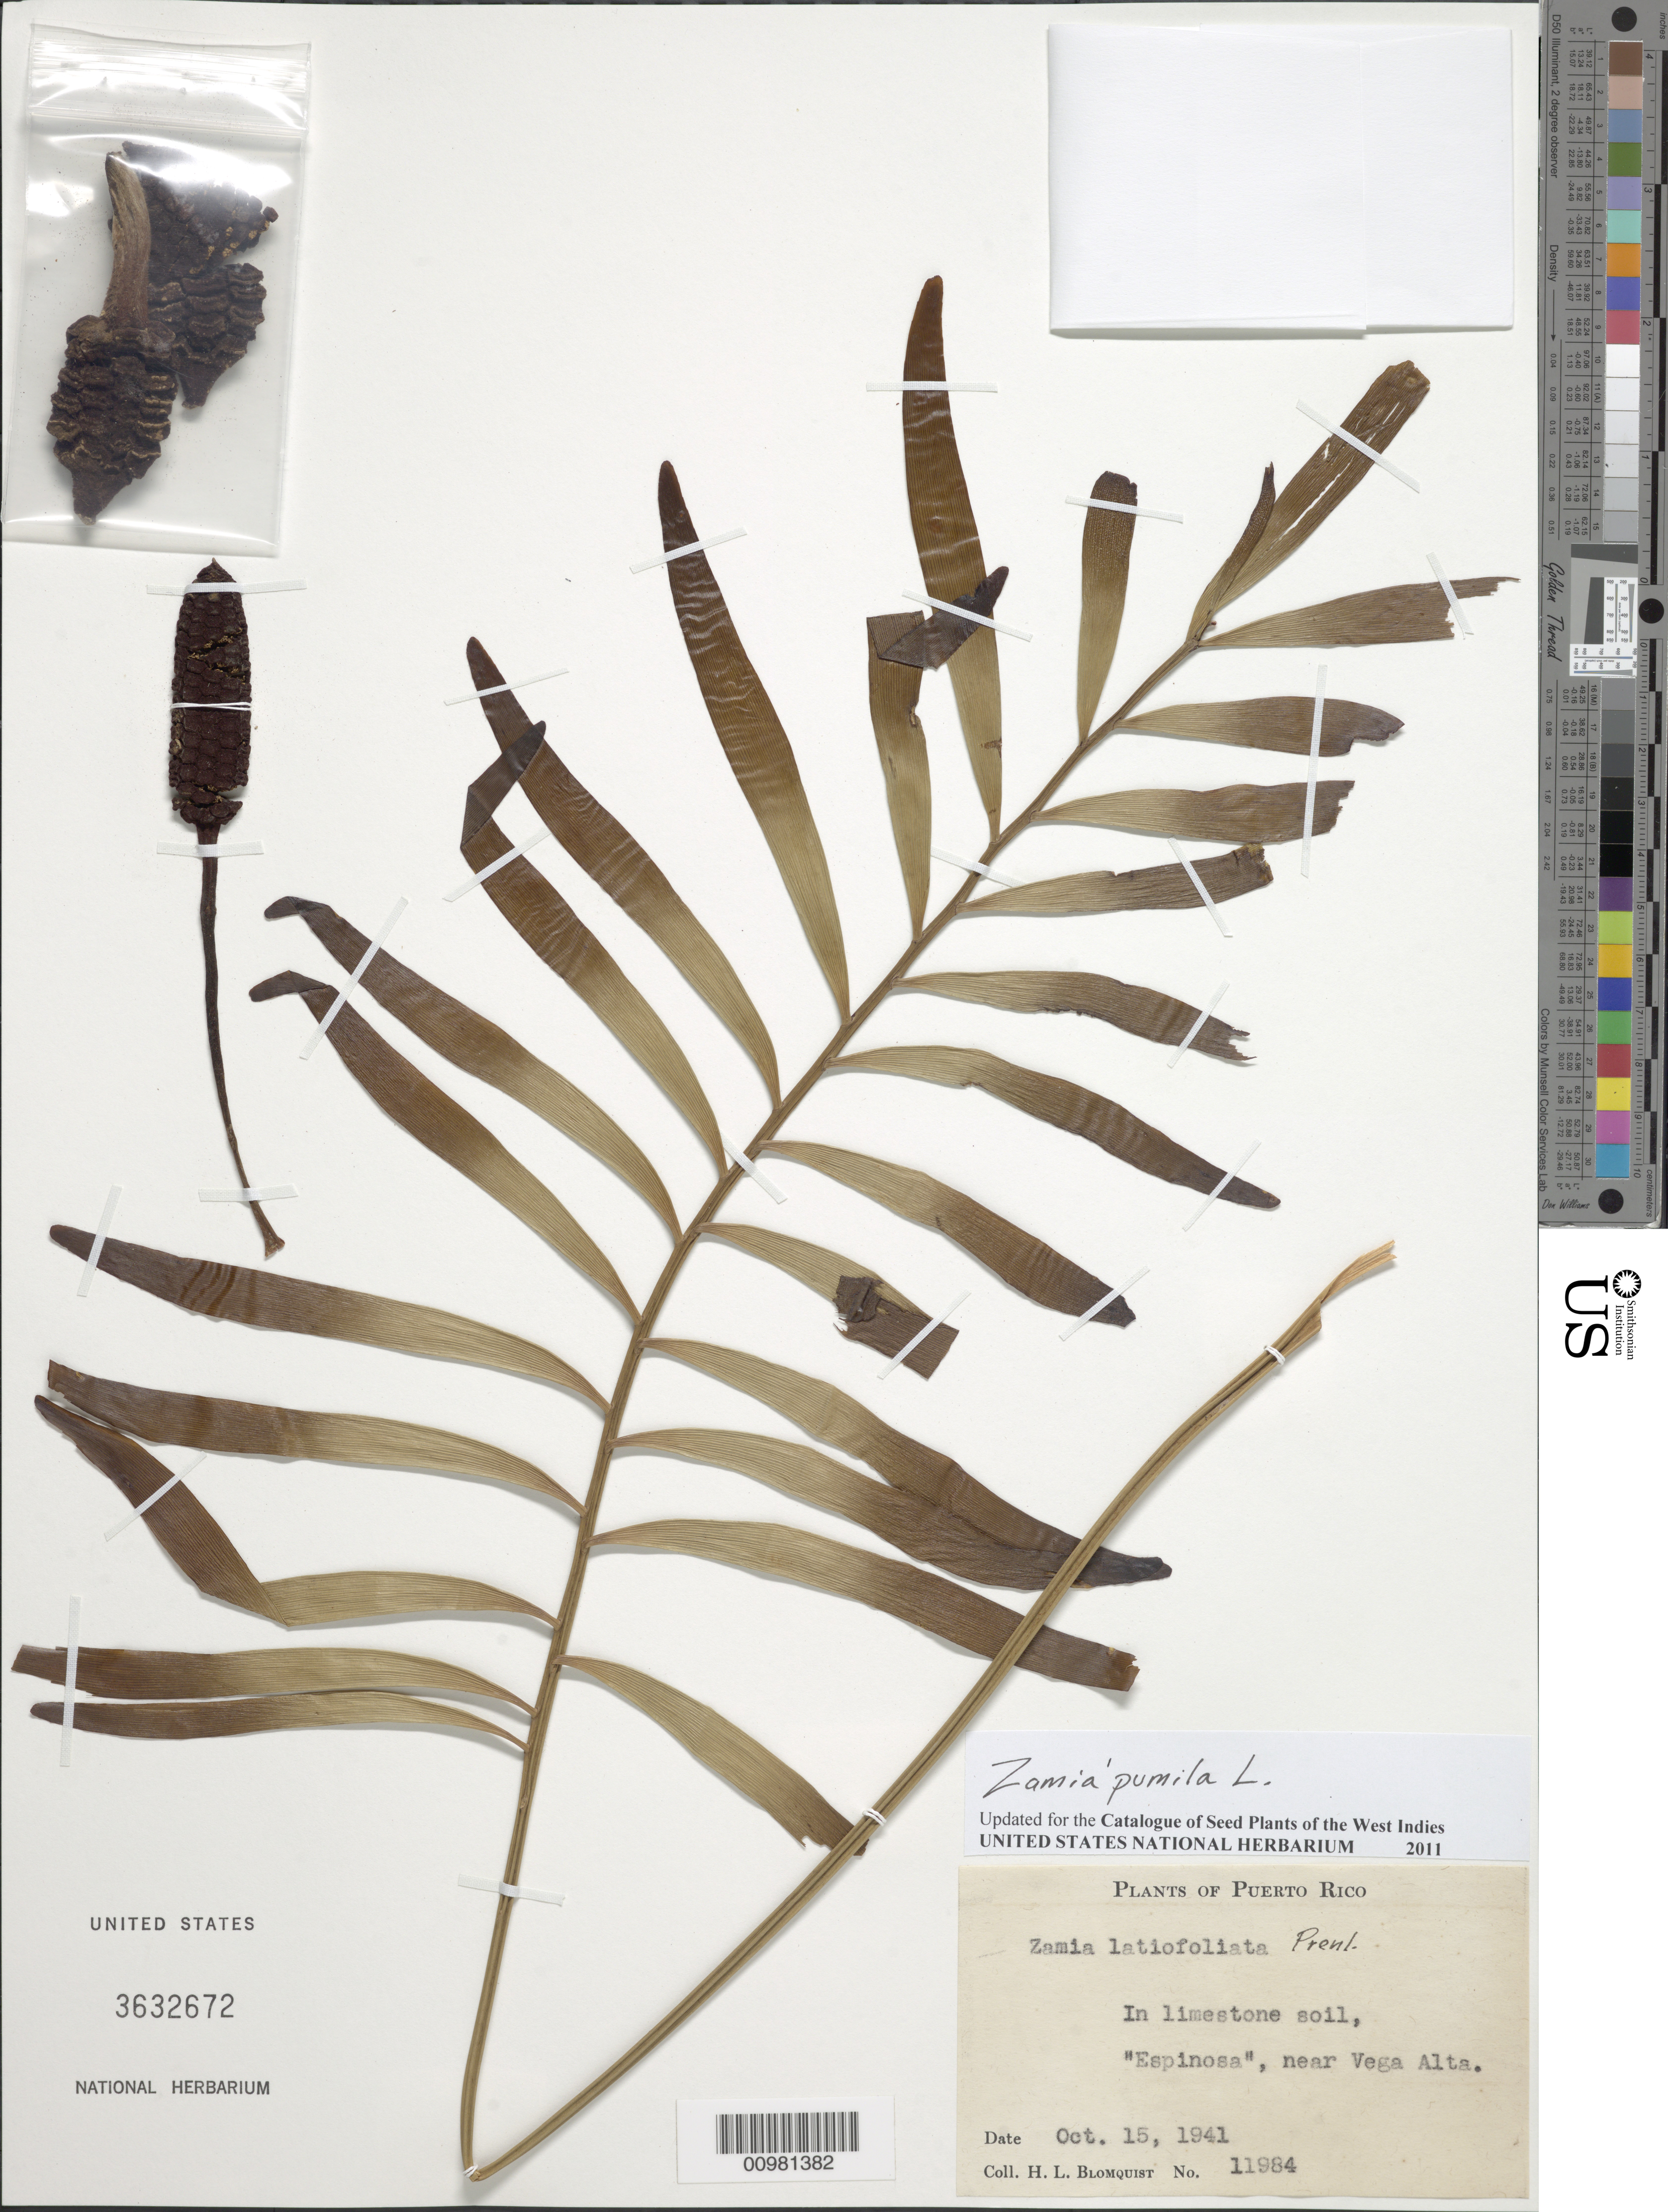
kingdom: Plantae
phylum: Tracheophyta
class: Cycadopsida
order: Cycadales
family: Zamiaceae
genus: Zamia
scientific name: Zamia pumila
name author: L.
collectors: H. Blomquist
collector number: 11984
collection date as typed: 15 Oct 1941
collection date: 1941-10-15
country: Puerto Rico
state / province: Vega Baja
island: Puerto Rico I.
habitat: In limestone soil.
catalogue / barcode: US 3632672